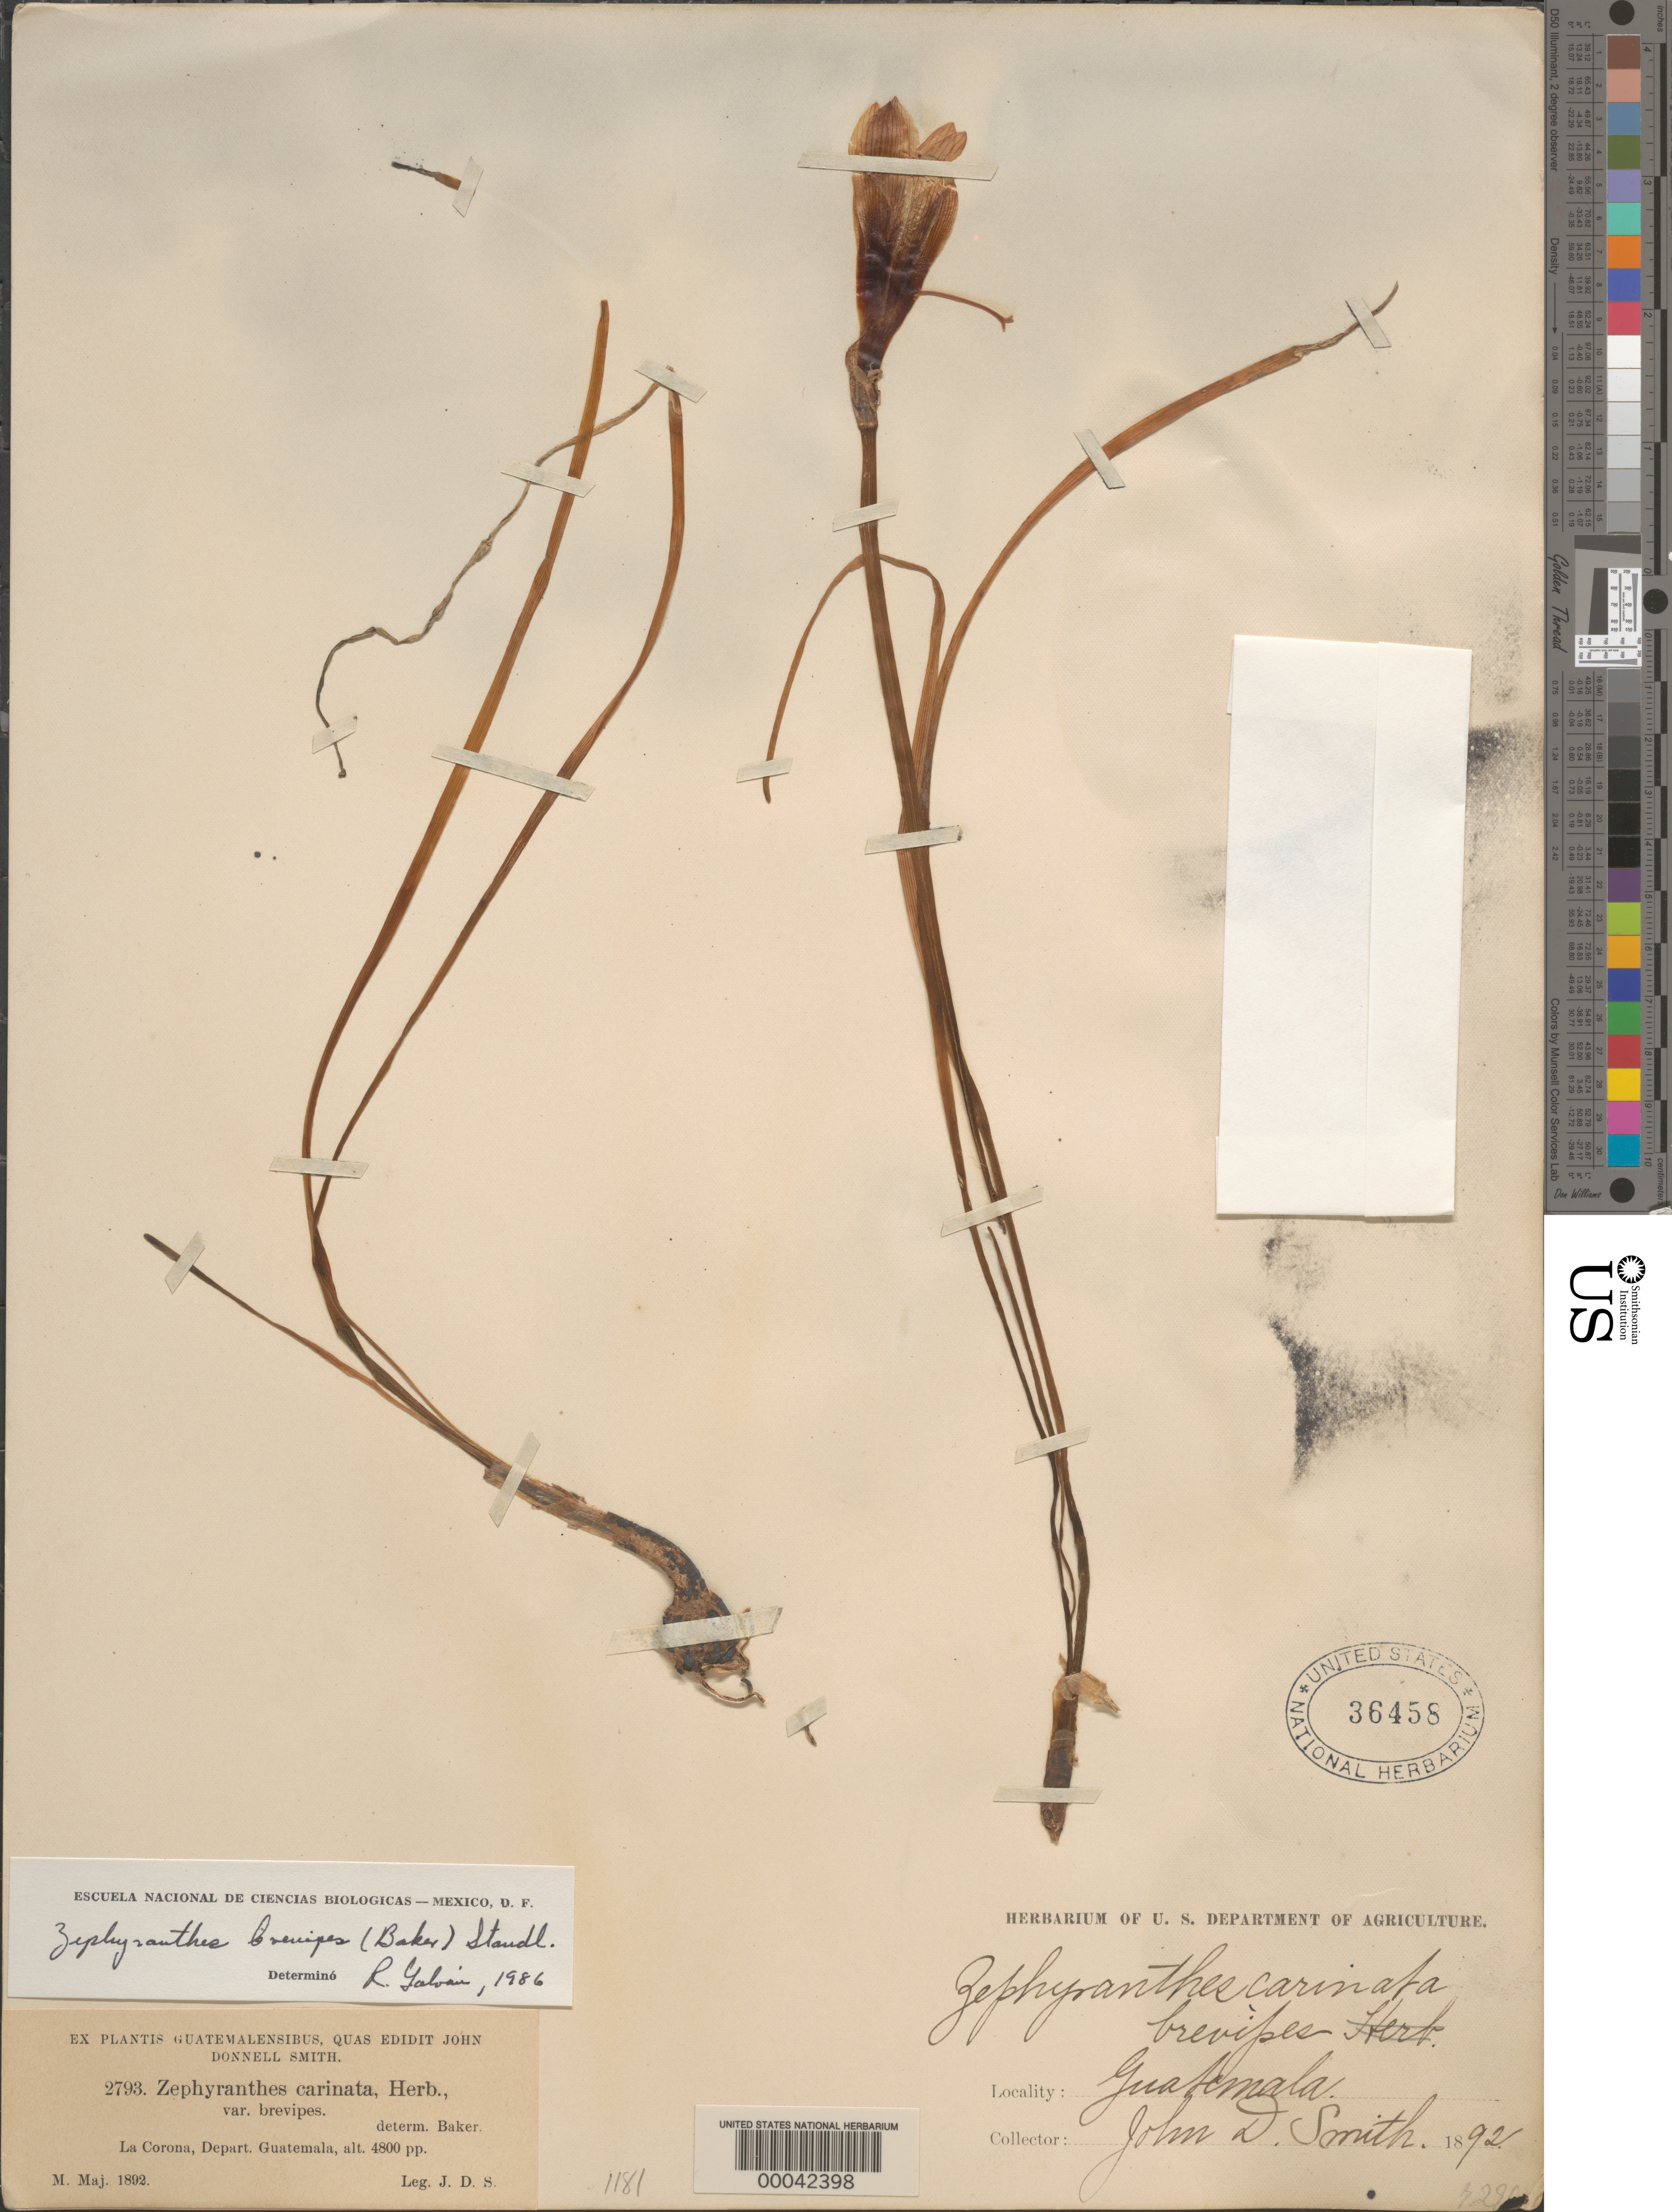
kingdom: Plantae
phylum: Tracheophyta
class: Liliopsida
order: Asparagales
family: Amaryllidaceae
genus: Zephyranthes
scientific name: Zephyranthes brevipes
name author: C.F. Baker ex Standl.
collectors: J. Donnell Smith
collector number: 2793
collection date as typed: May 1892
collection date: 1892-05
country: Guatemala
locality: La corona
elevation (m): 4800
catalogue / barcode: US 36458